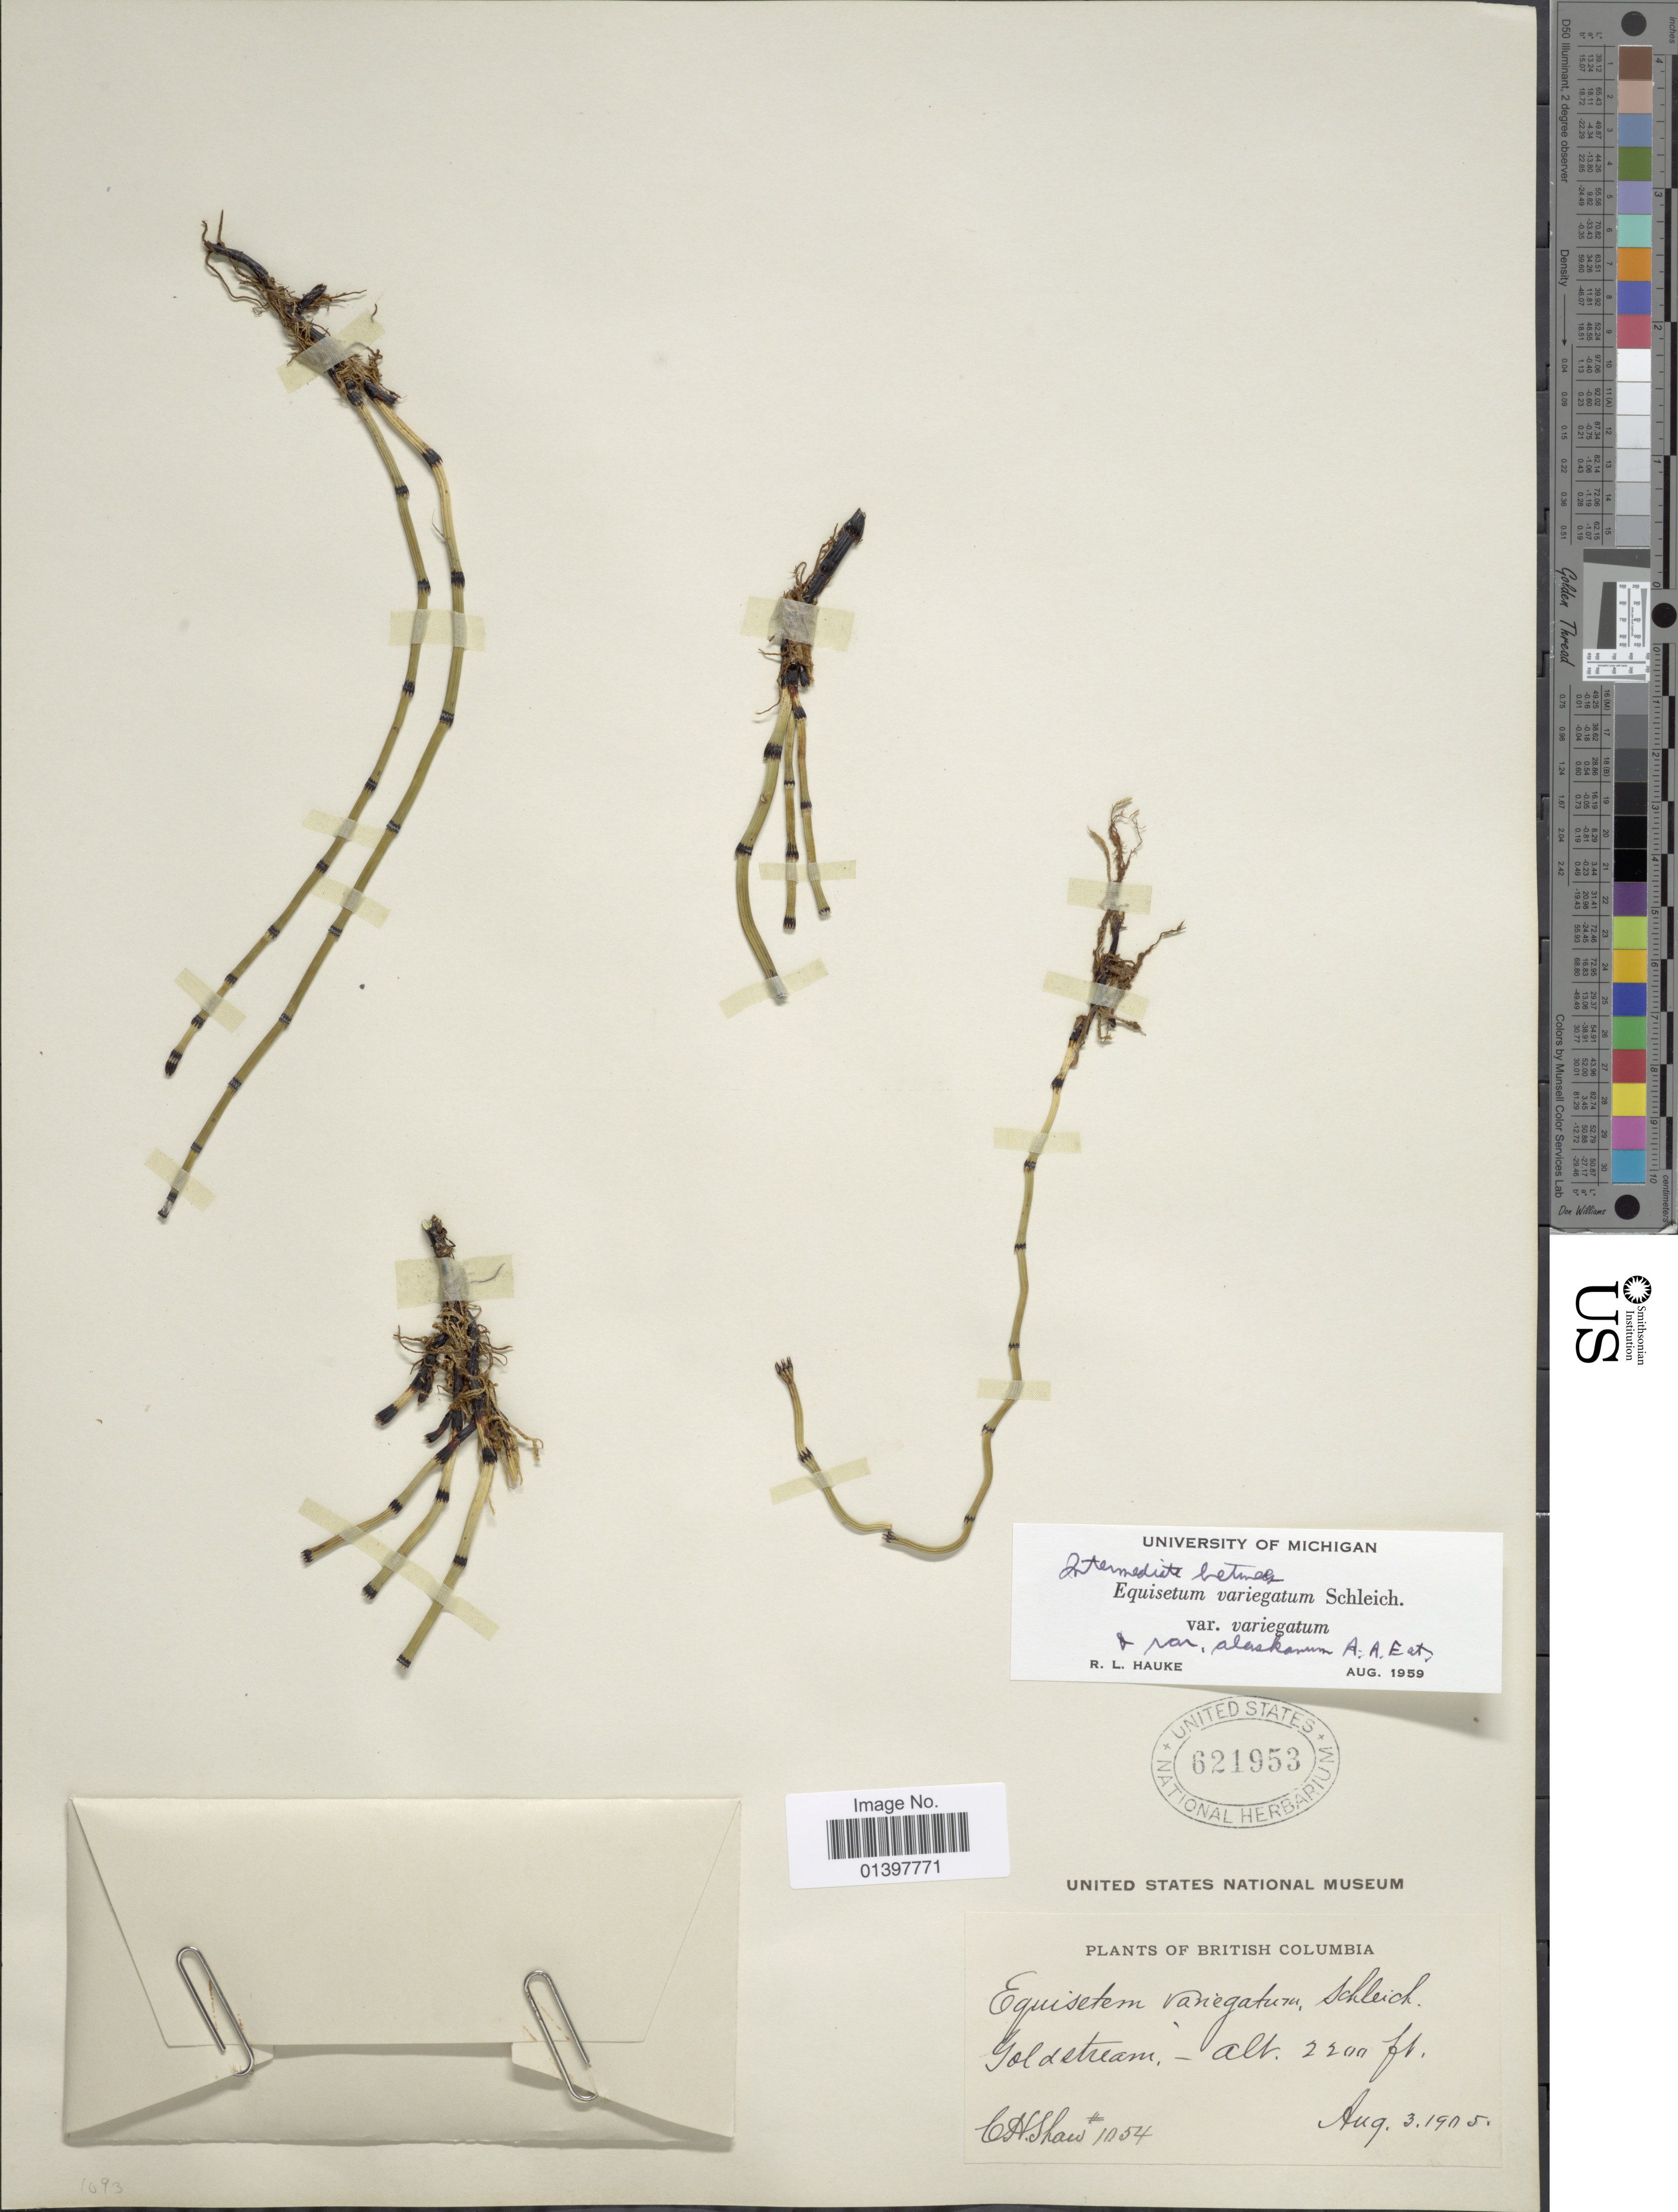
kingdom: Plantae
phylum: Tracheophyta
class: Polypodiopsida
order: Equisetales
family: Equisetaceae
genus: Equisetum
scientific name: Equisetum variegatum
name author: Schleich. ex F. Weber & D. Mohr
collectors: C. H. Shaw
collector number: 1054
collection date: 1905-08-03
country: Canada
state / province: British Columbia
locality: Goldstream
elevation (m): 671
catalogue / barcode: US 621953